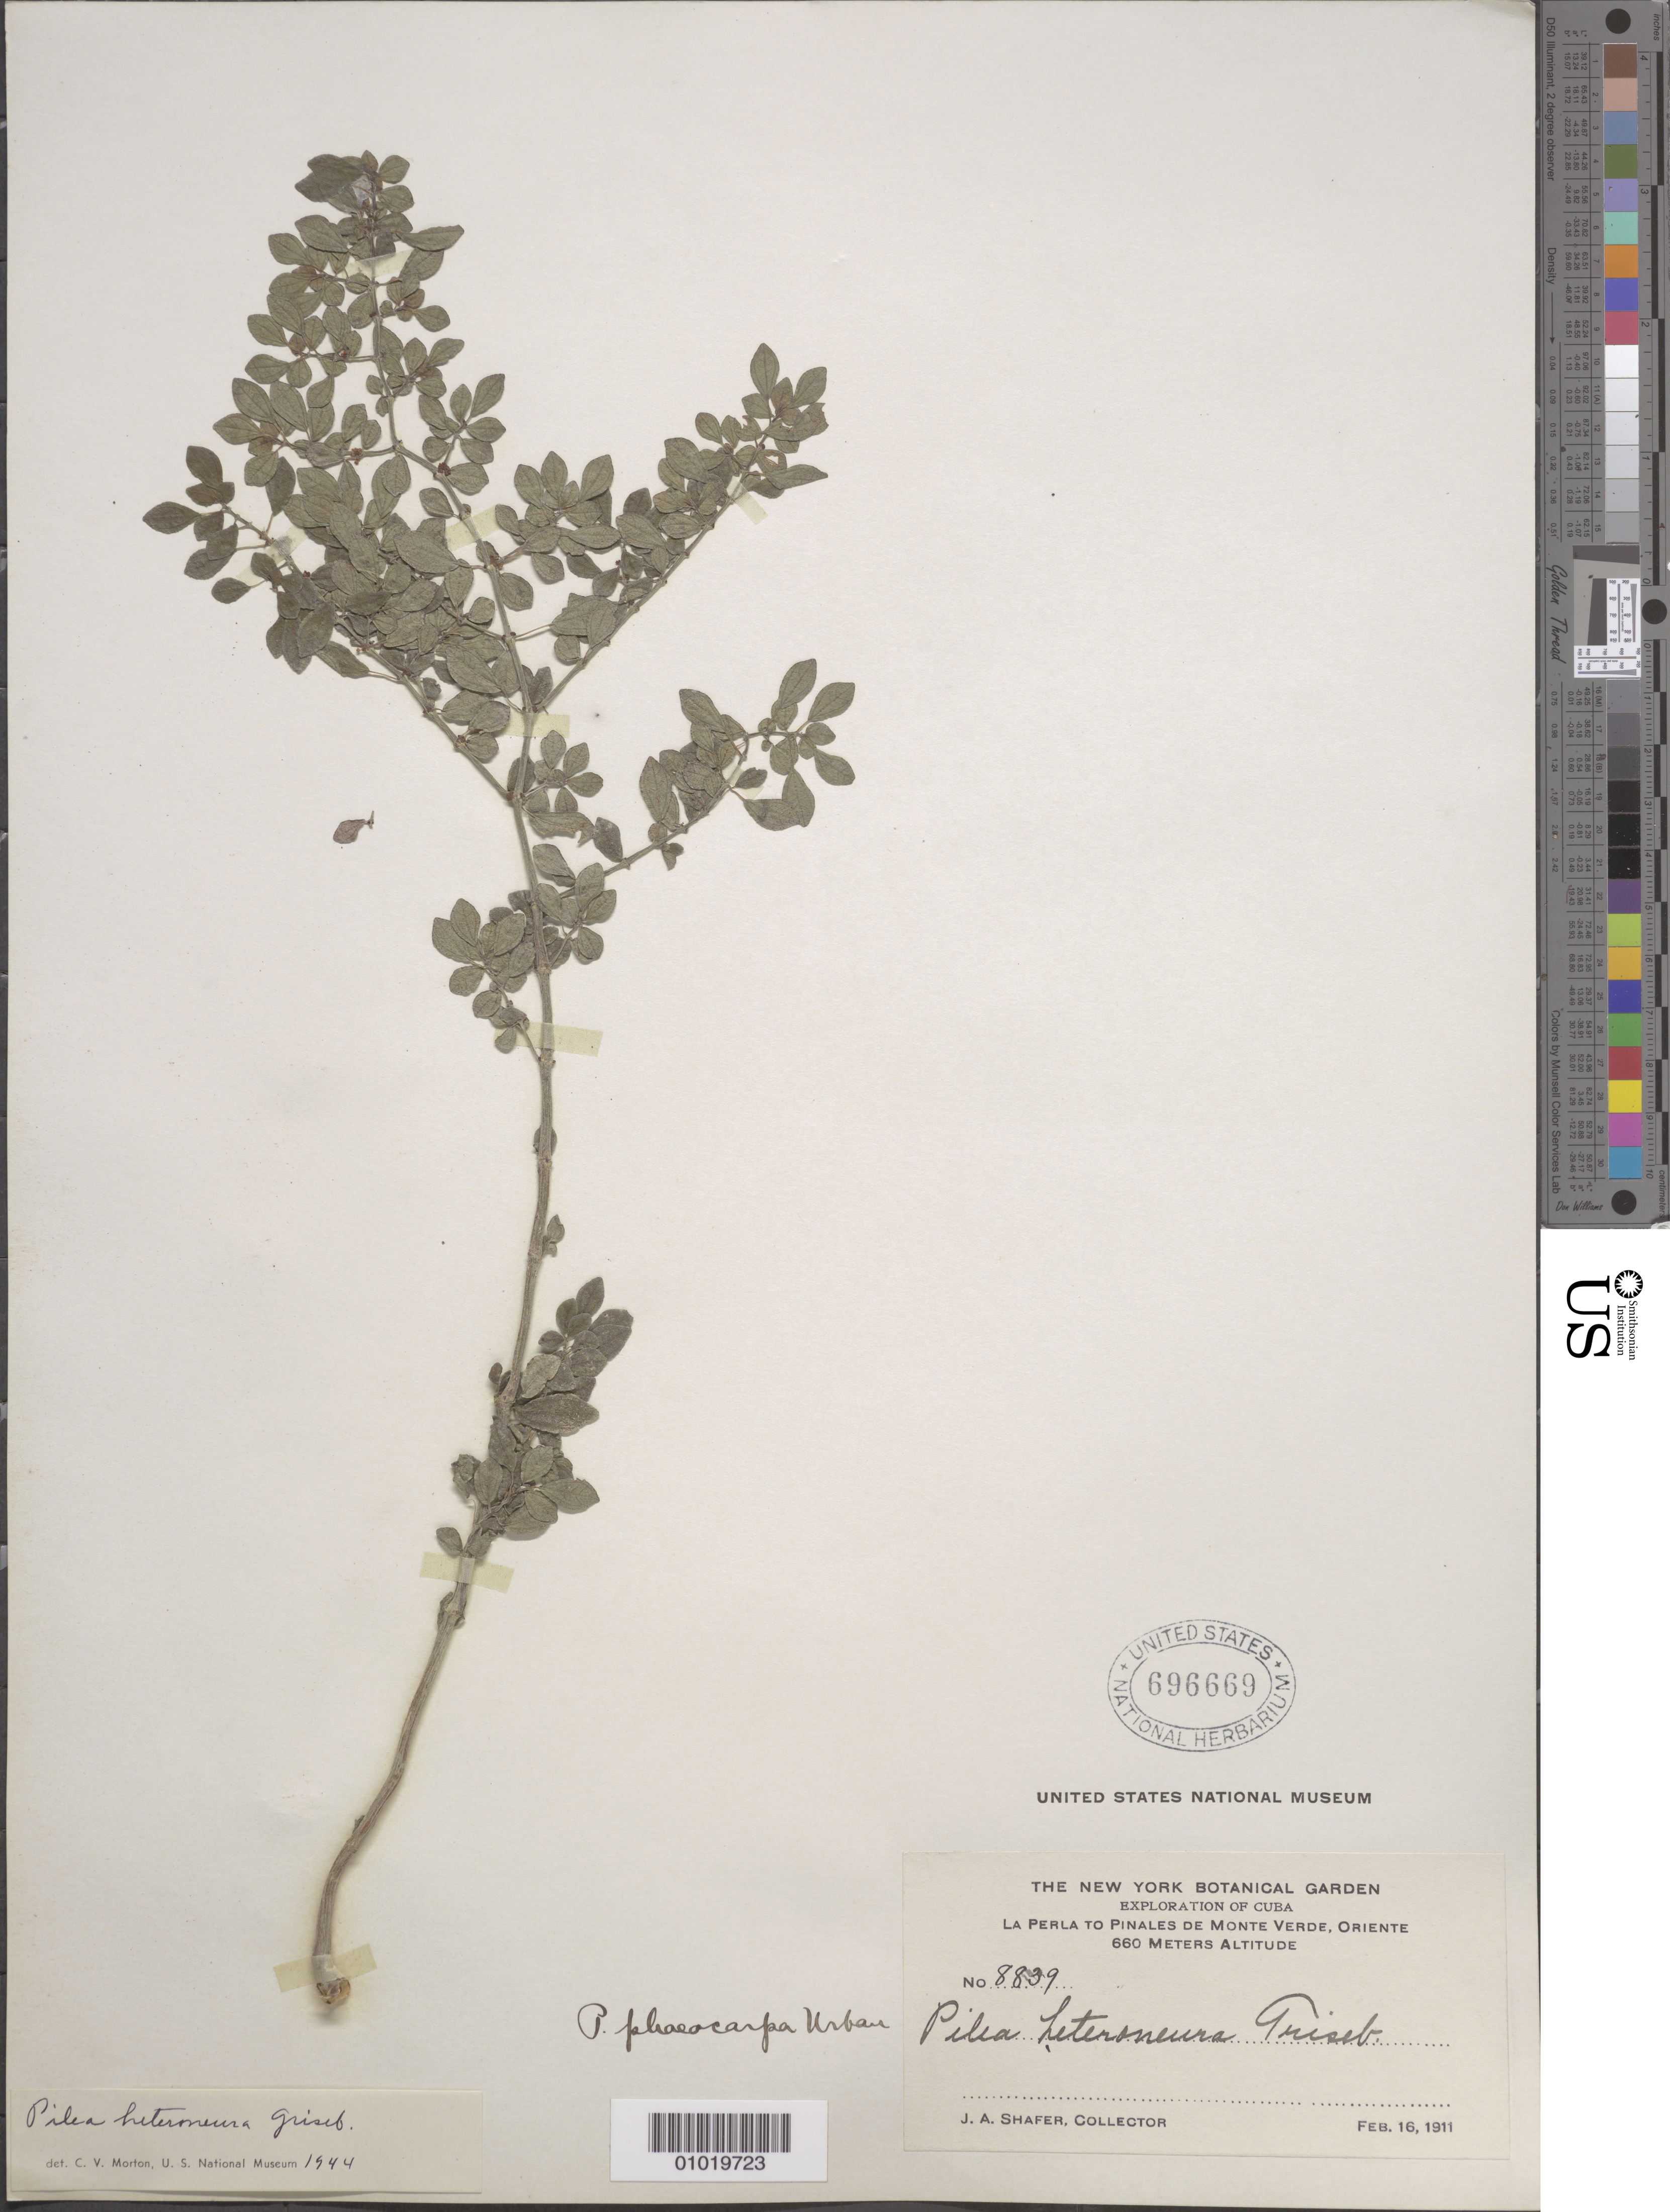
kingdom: Plantae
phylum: Tracheophyta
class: Magnoliopsida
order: Rosales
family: Urticaceae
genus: Pilea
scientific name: Pilea heteroneura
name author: Griseb.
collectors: J. A. Shafer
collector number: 8839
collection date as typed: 16 Feb 1911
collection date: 1911-02-16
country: Cuba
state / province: Holguín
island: Cuba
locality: La Perla to Pinales de Monte Verde, Oriente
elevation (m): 600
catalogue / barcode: US 696669